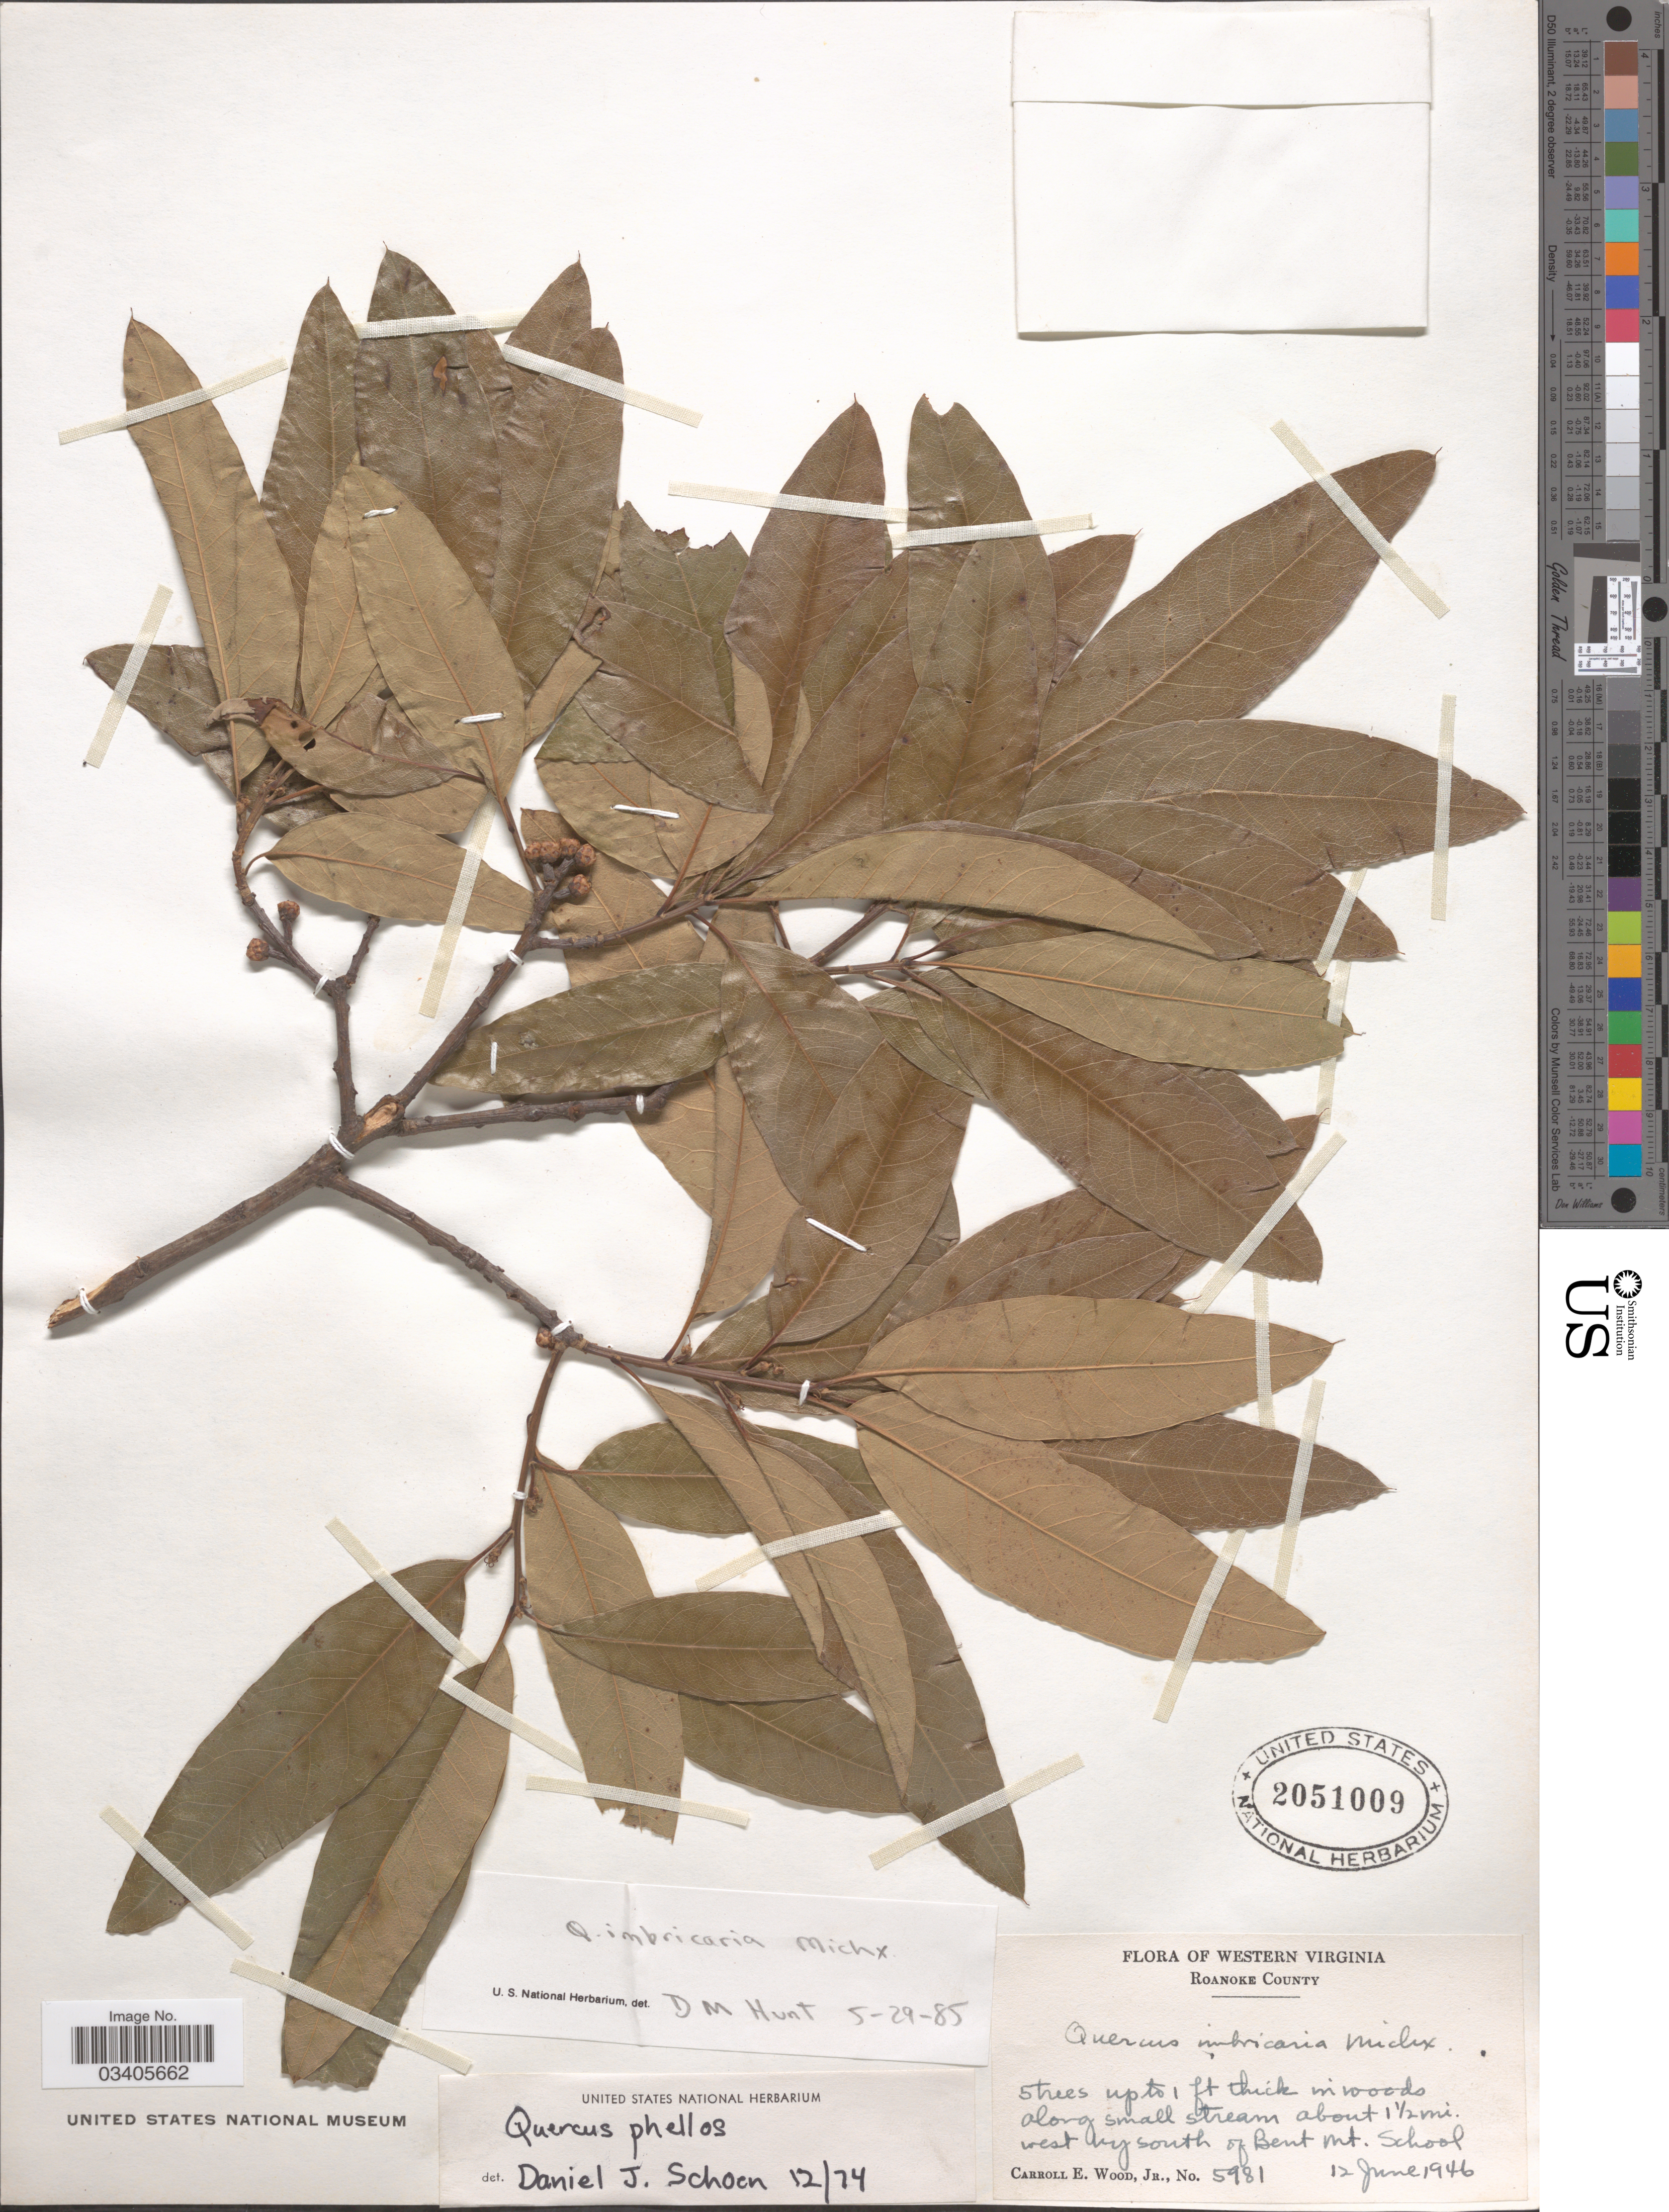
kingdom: Plantae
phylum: Tracheophyta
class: Magnoliopsida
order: Fagales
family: Fagaceae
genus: Quercus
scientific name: Quercus imbricaria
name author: Michx.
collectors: C. Wood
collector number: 5981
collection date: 1946-06-12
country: United States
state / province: Virginia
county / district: Roanoke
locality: Western Virginia. Roanoke County. Along small stream about 1½ mi. west by south of Bent Mt. School.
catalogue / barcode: US 2051009